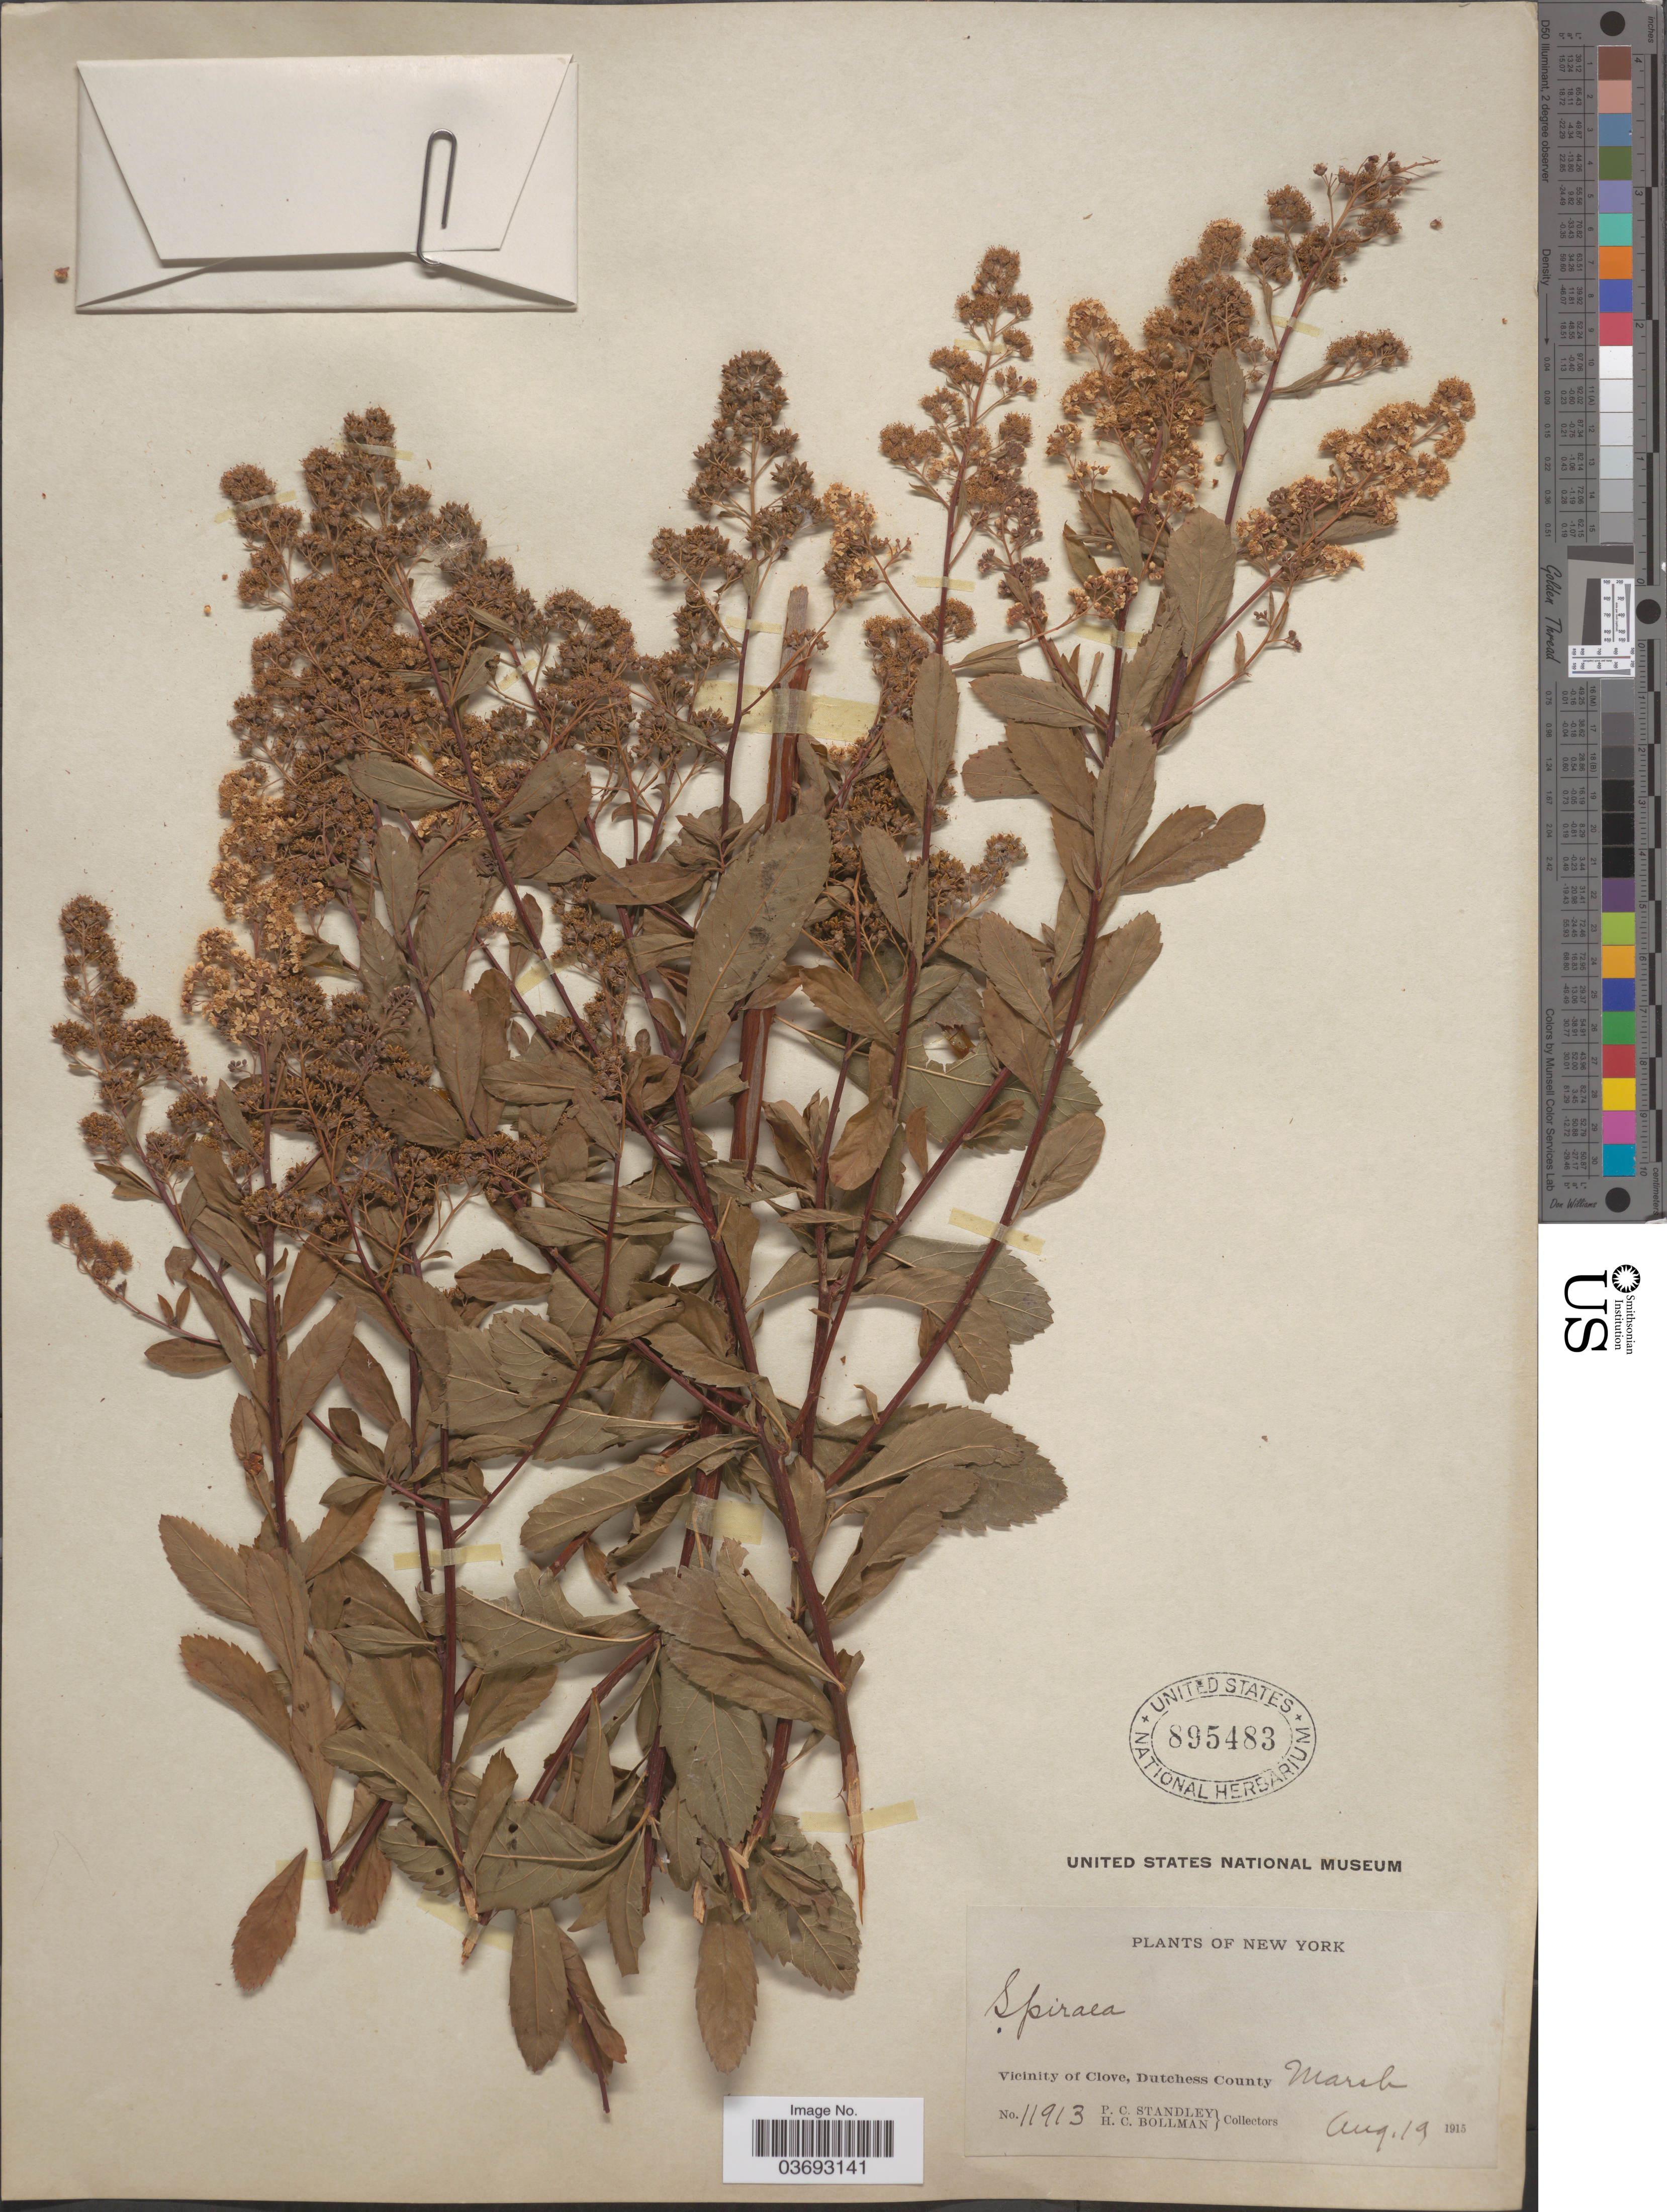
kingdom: Plantae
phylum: Tracheophyta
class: Magnoliopsida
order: Rosales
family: Rosaceae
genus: Spiraea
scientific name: Spiraea sp.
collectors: P. C. Standley & H. C. Bollman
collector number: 11913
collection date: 1915-08-19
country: United States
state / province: New York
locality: Vicinity of Clove, Dutchess County.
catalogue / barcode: US 895483